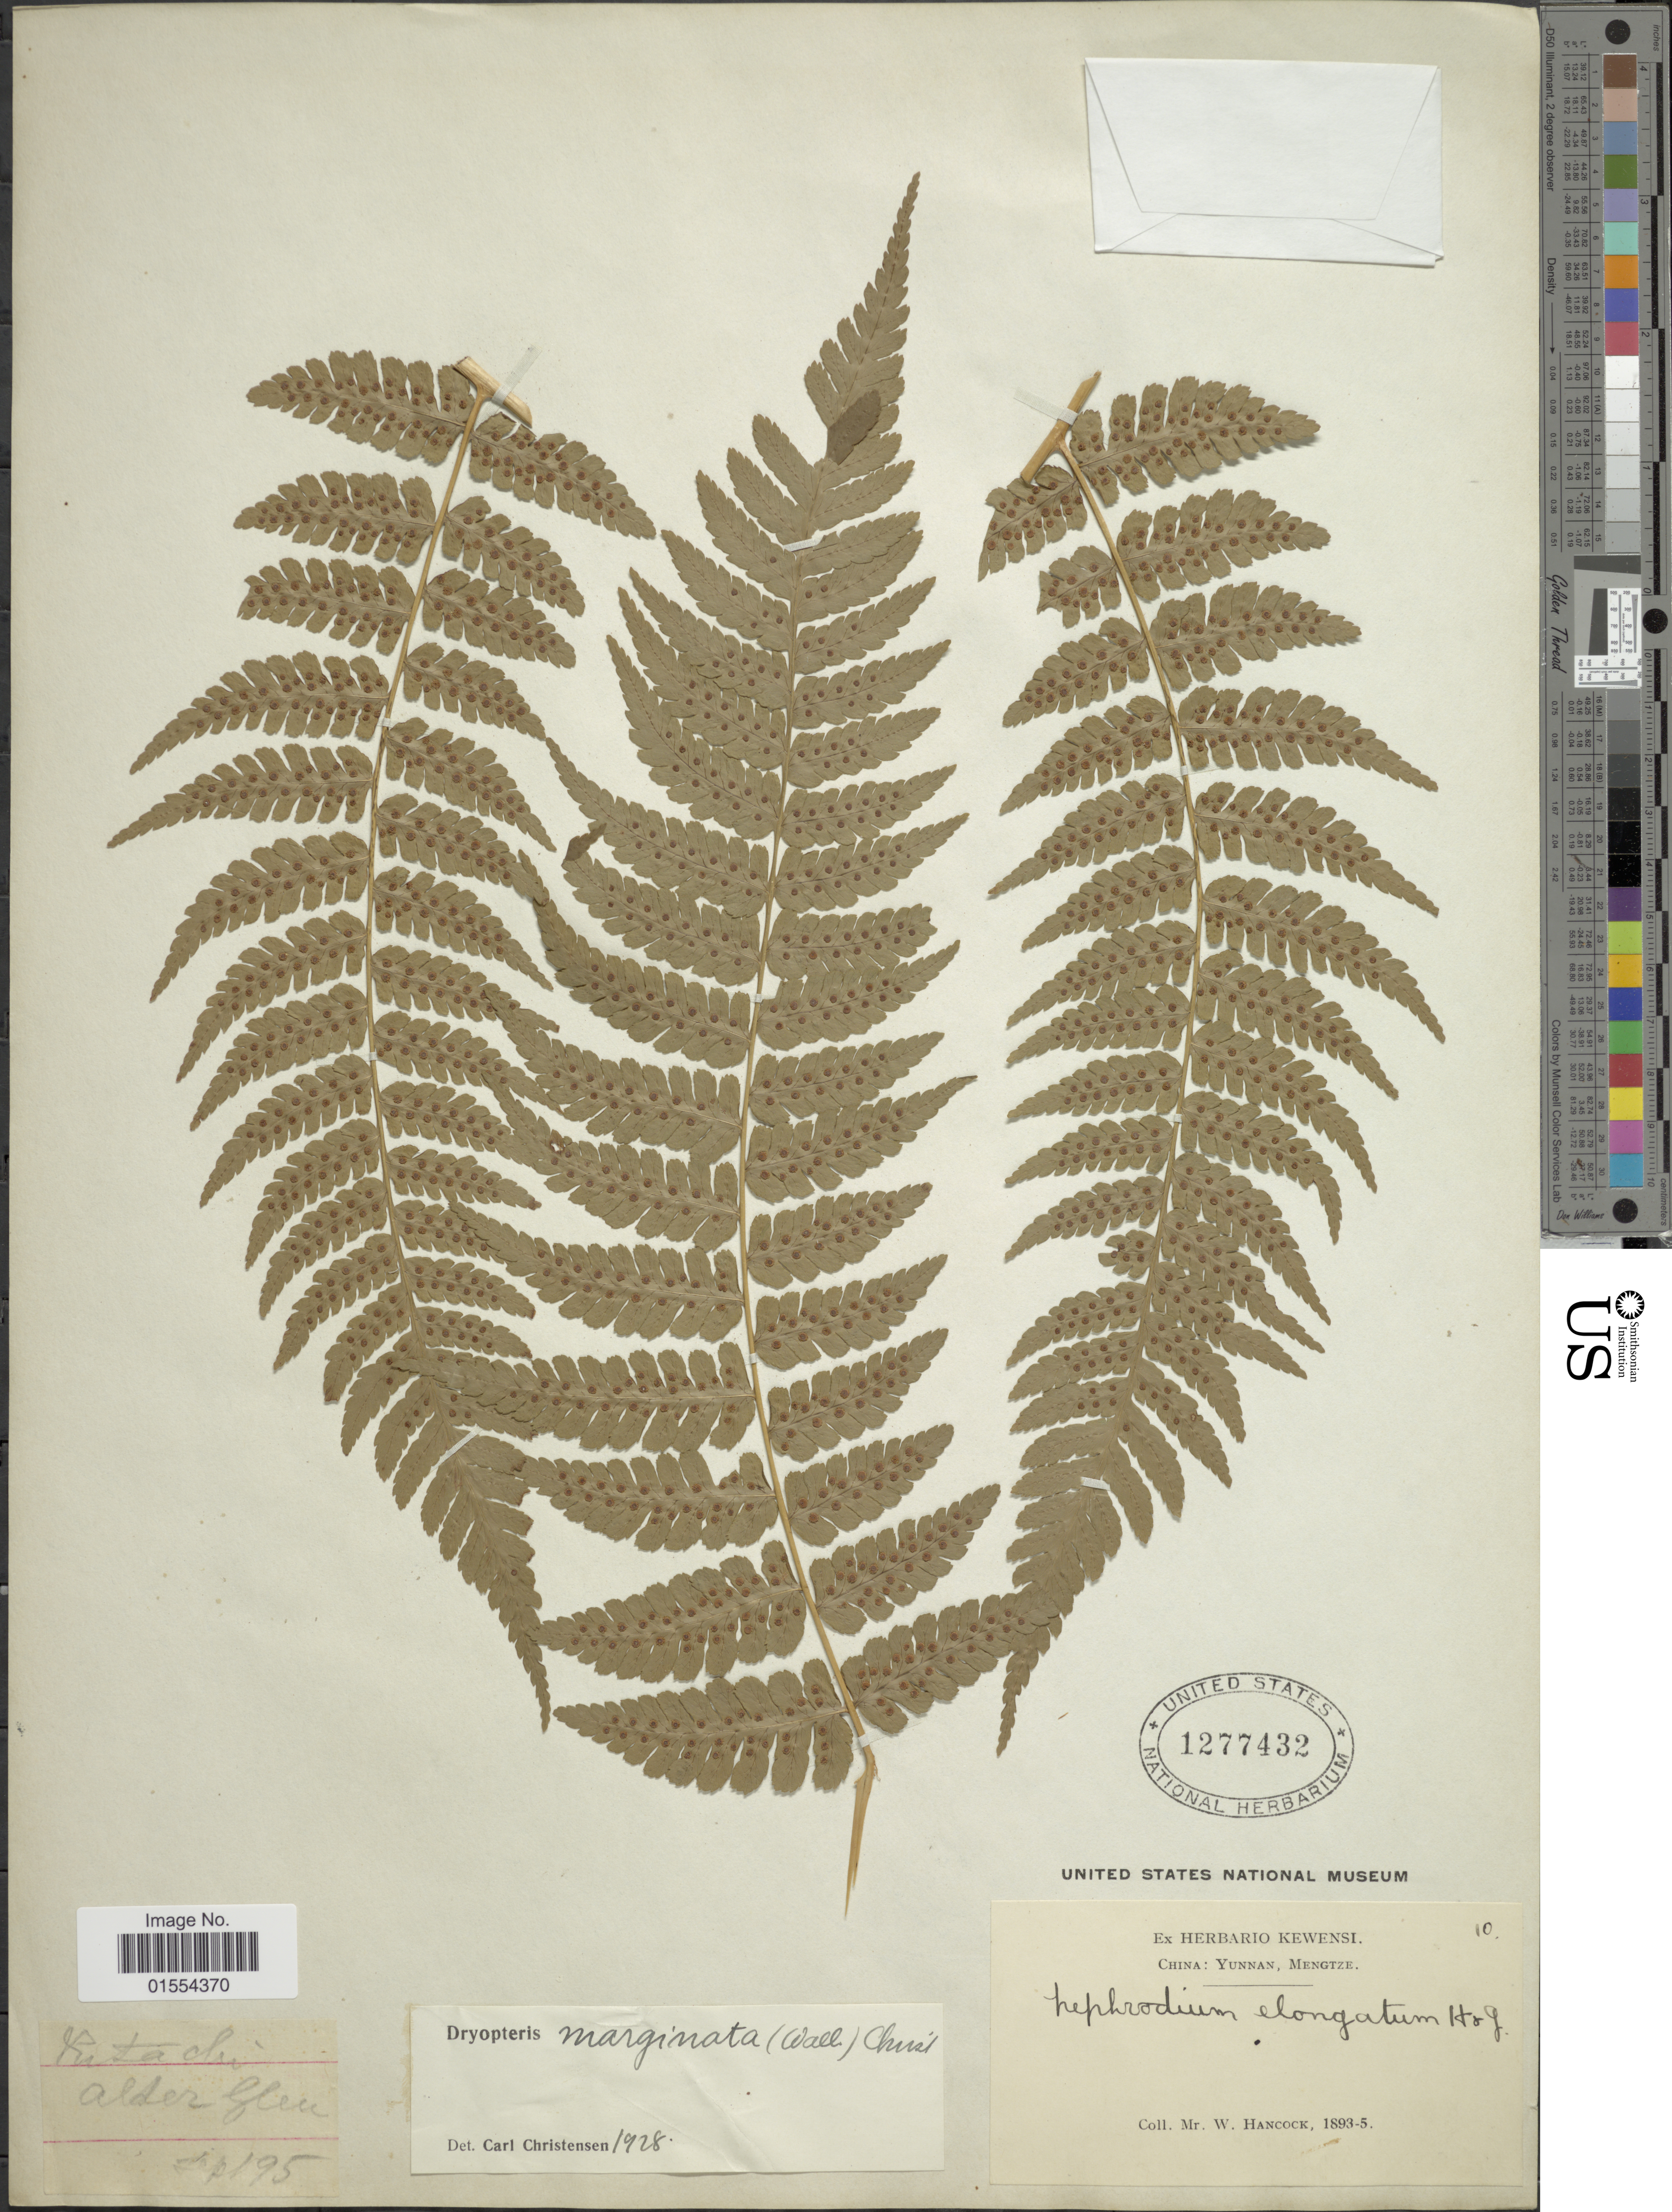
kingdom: Plantae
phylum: Tracheophyta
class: Polypodiopsida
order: Polypodiales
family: Dryopteridaceae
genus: Dryopteris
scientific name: Dryopteris marginata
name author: Christ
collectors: W. Hancock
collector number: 10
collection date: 1893/1895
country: China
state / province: Yunnan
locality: China: Yunnan, Mengtze.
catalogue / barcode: US 1277432